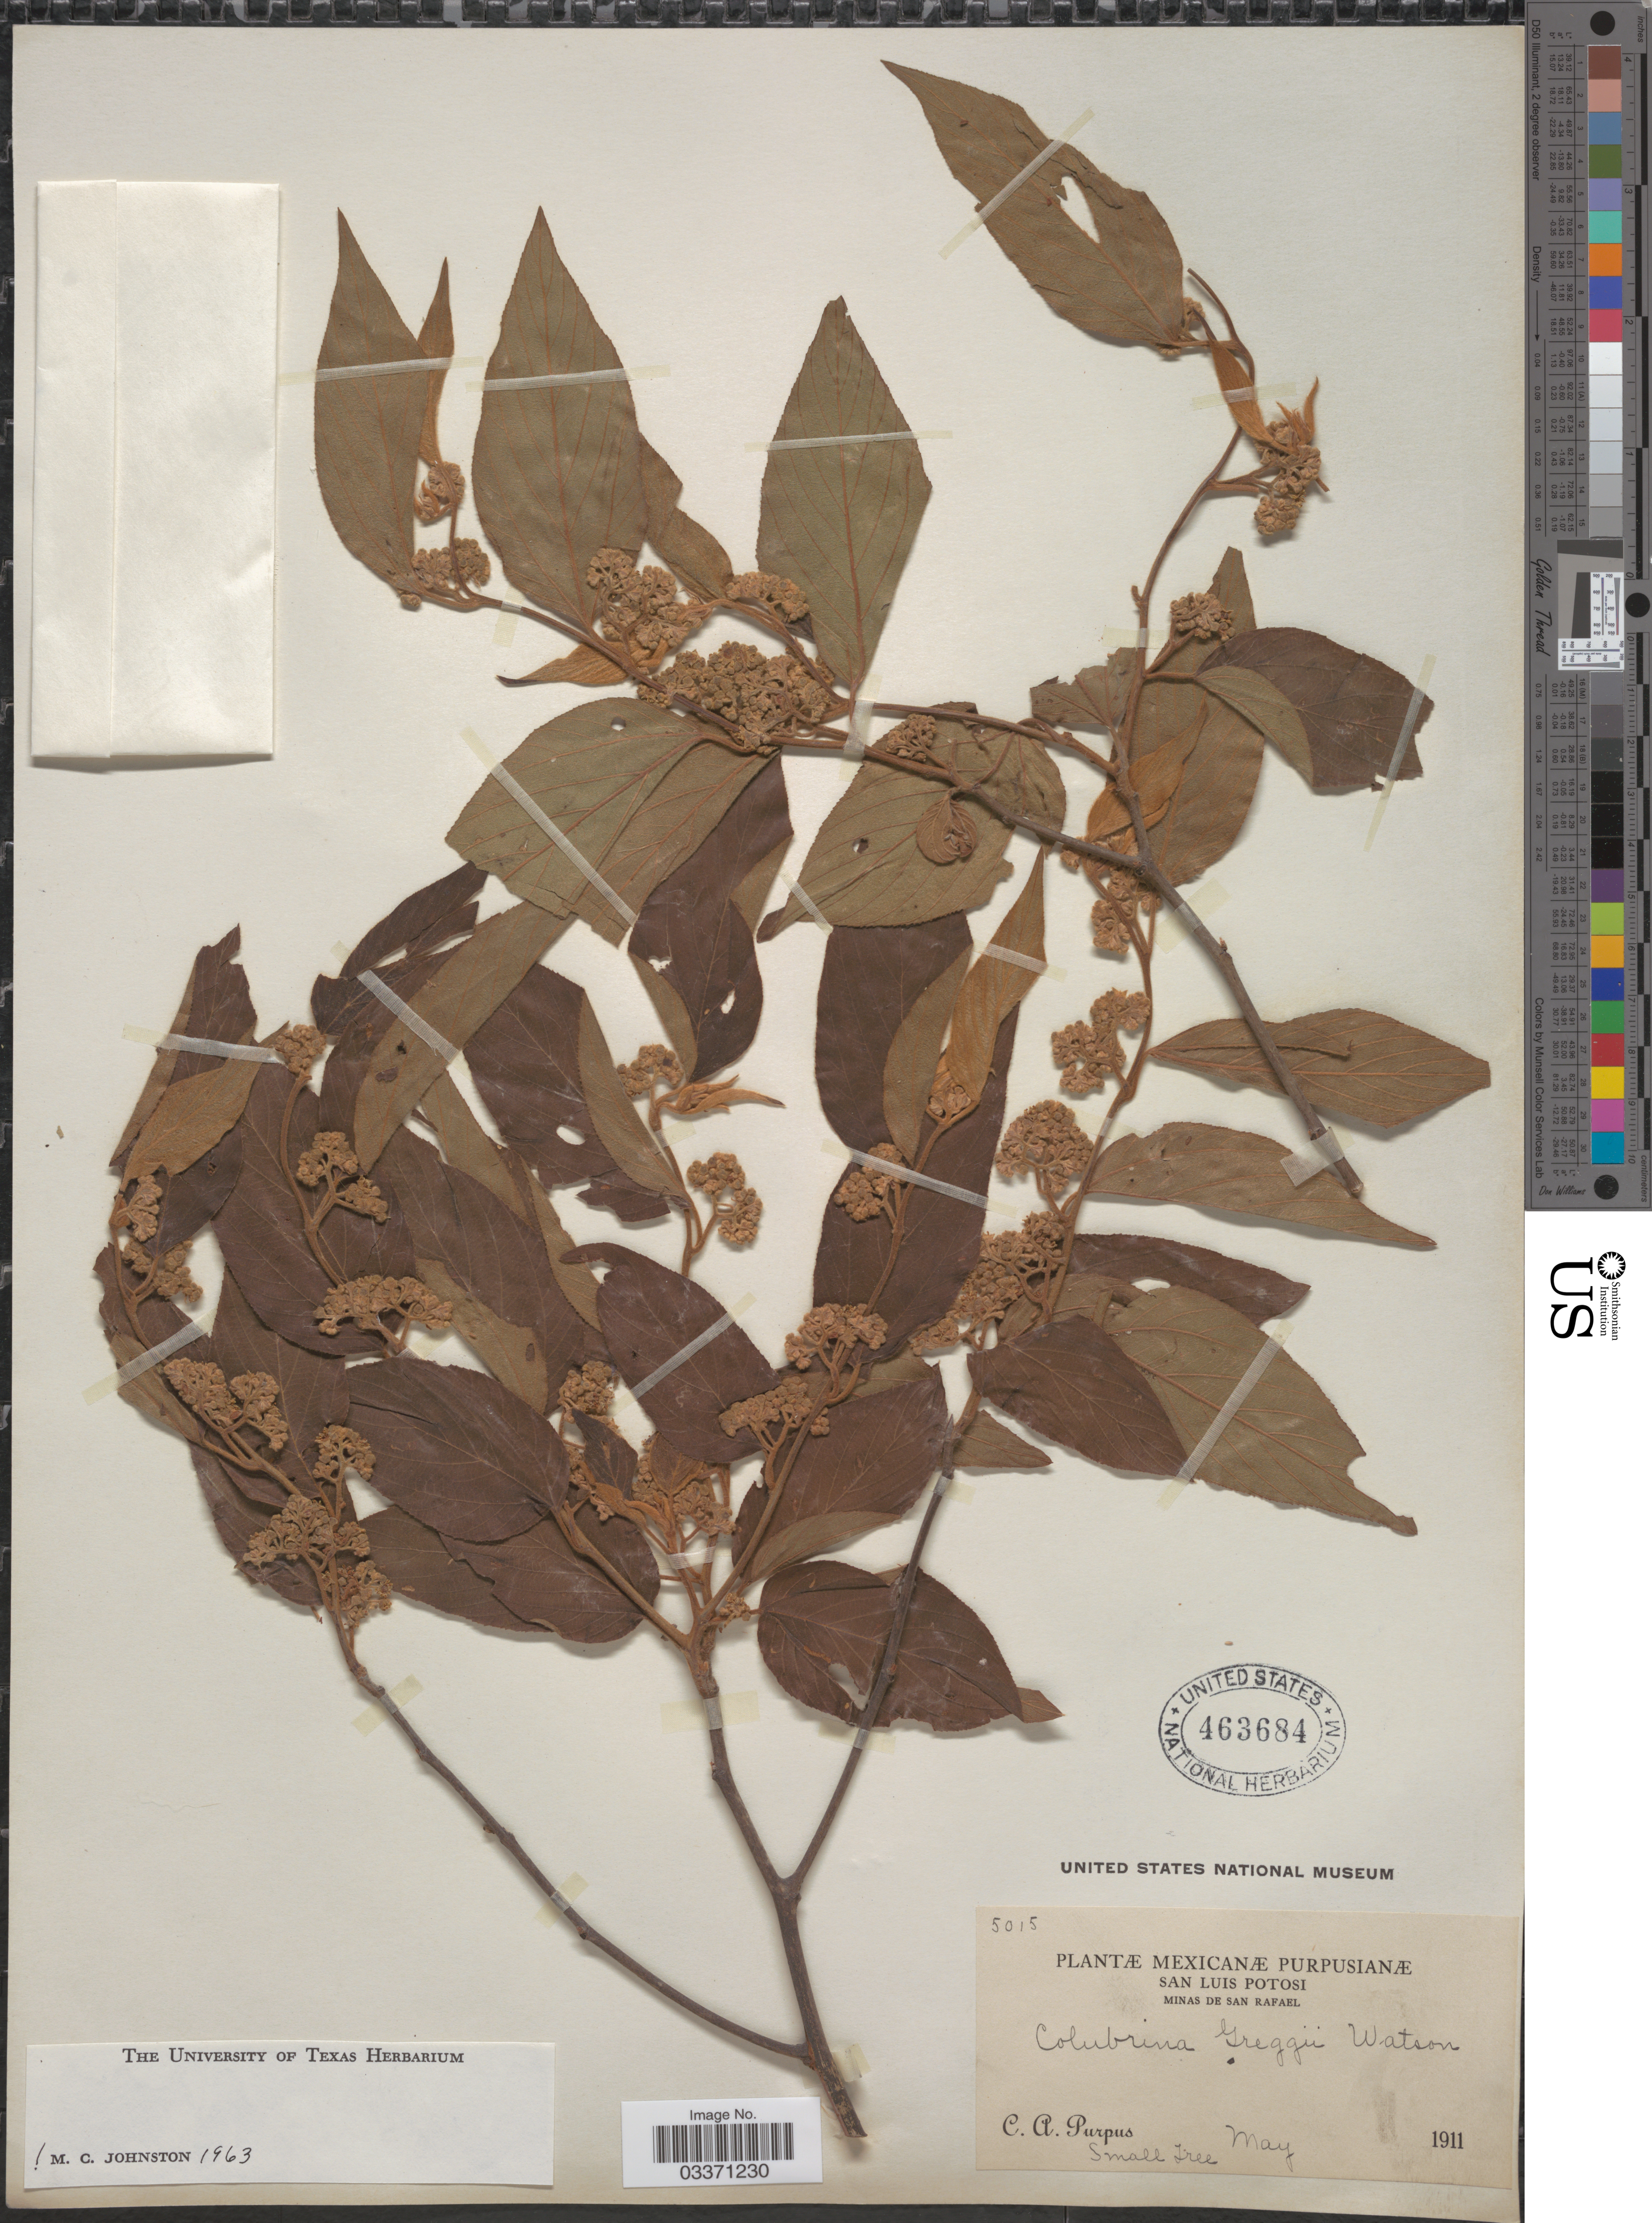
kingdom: Plantae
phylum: Tracheophyta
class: Magnoliopsida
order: Rosales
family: Rhamnaceae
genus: Colubrina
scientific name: Colubrina greggii var. greggii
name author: S. Watson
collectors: C. A. Purpus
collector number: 5015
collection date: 1911-05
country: Mexico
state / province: San Luis Potosí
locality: Minas de San Rafael.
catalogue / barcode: US 463684